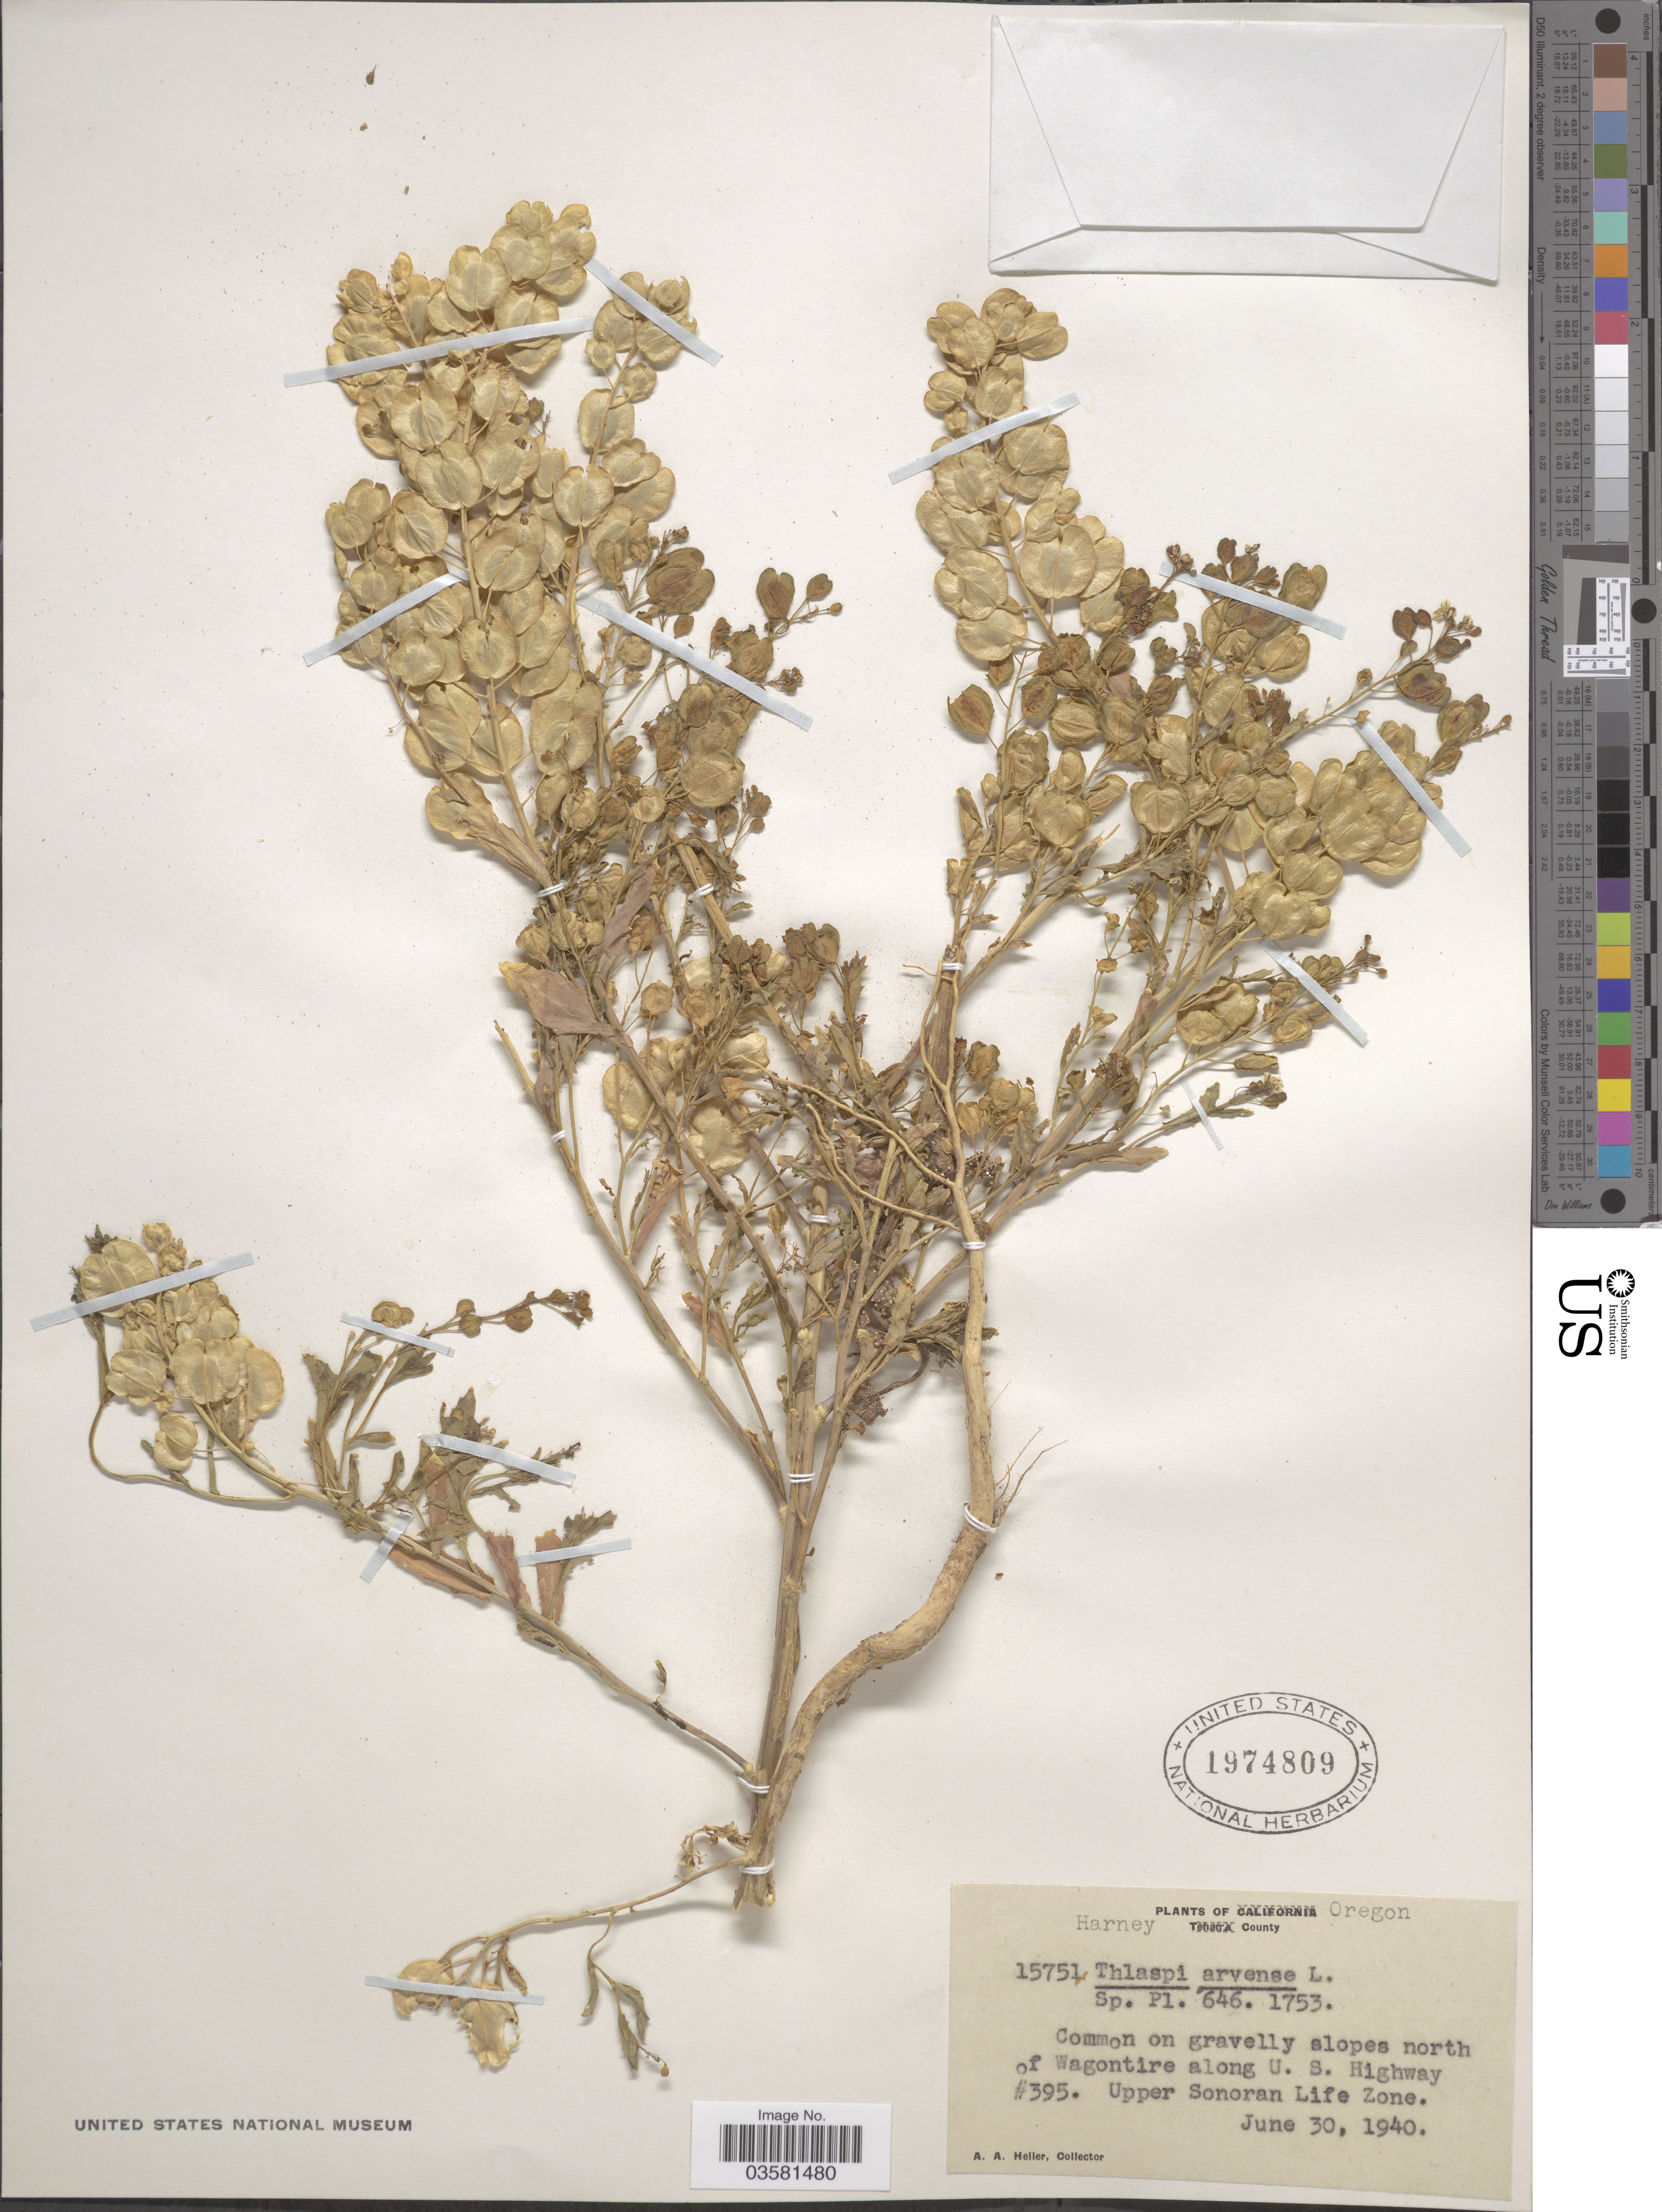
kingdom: Plantae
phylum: Tracheophyta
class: Magnoliopsida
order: Brassicales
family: Brassicaceae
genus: Thlaspi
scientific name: Thlaspi arvense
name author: L.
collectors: A. A. Heller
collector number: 15751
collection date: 1940-06-30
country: United States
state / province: Oregon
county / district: Harney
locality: Harney County. Common on gravelly slopes north of Wagontire along U.S. Highway #395. Upper Sonoran Life Zone.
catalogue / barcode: US 1974809